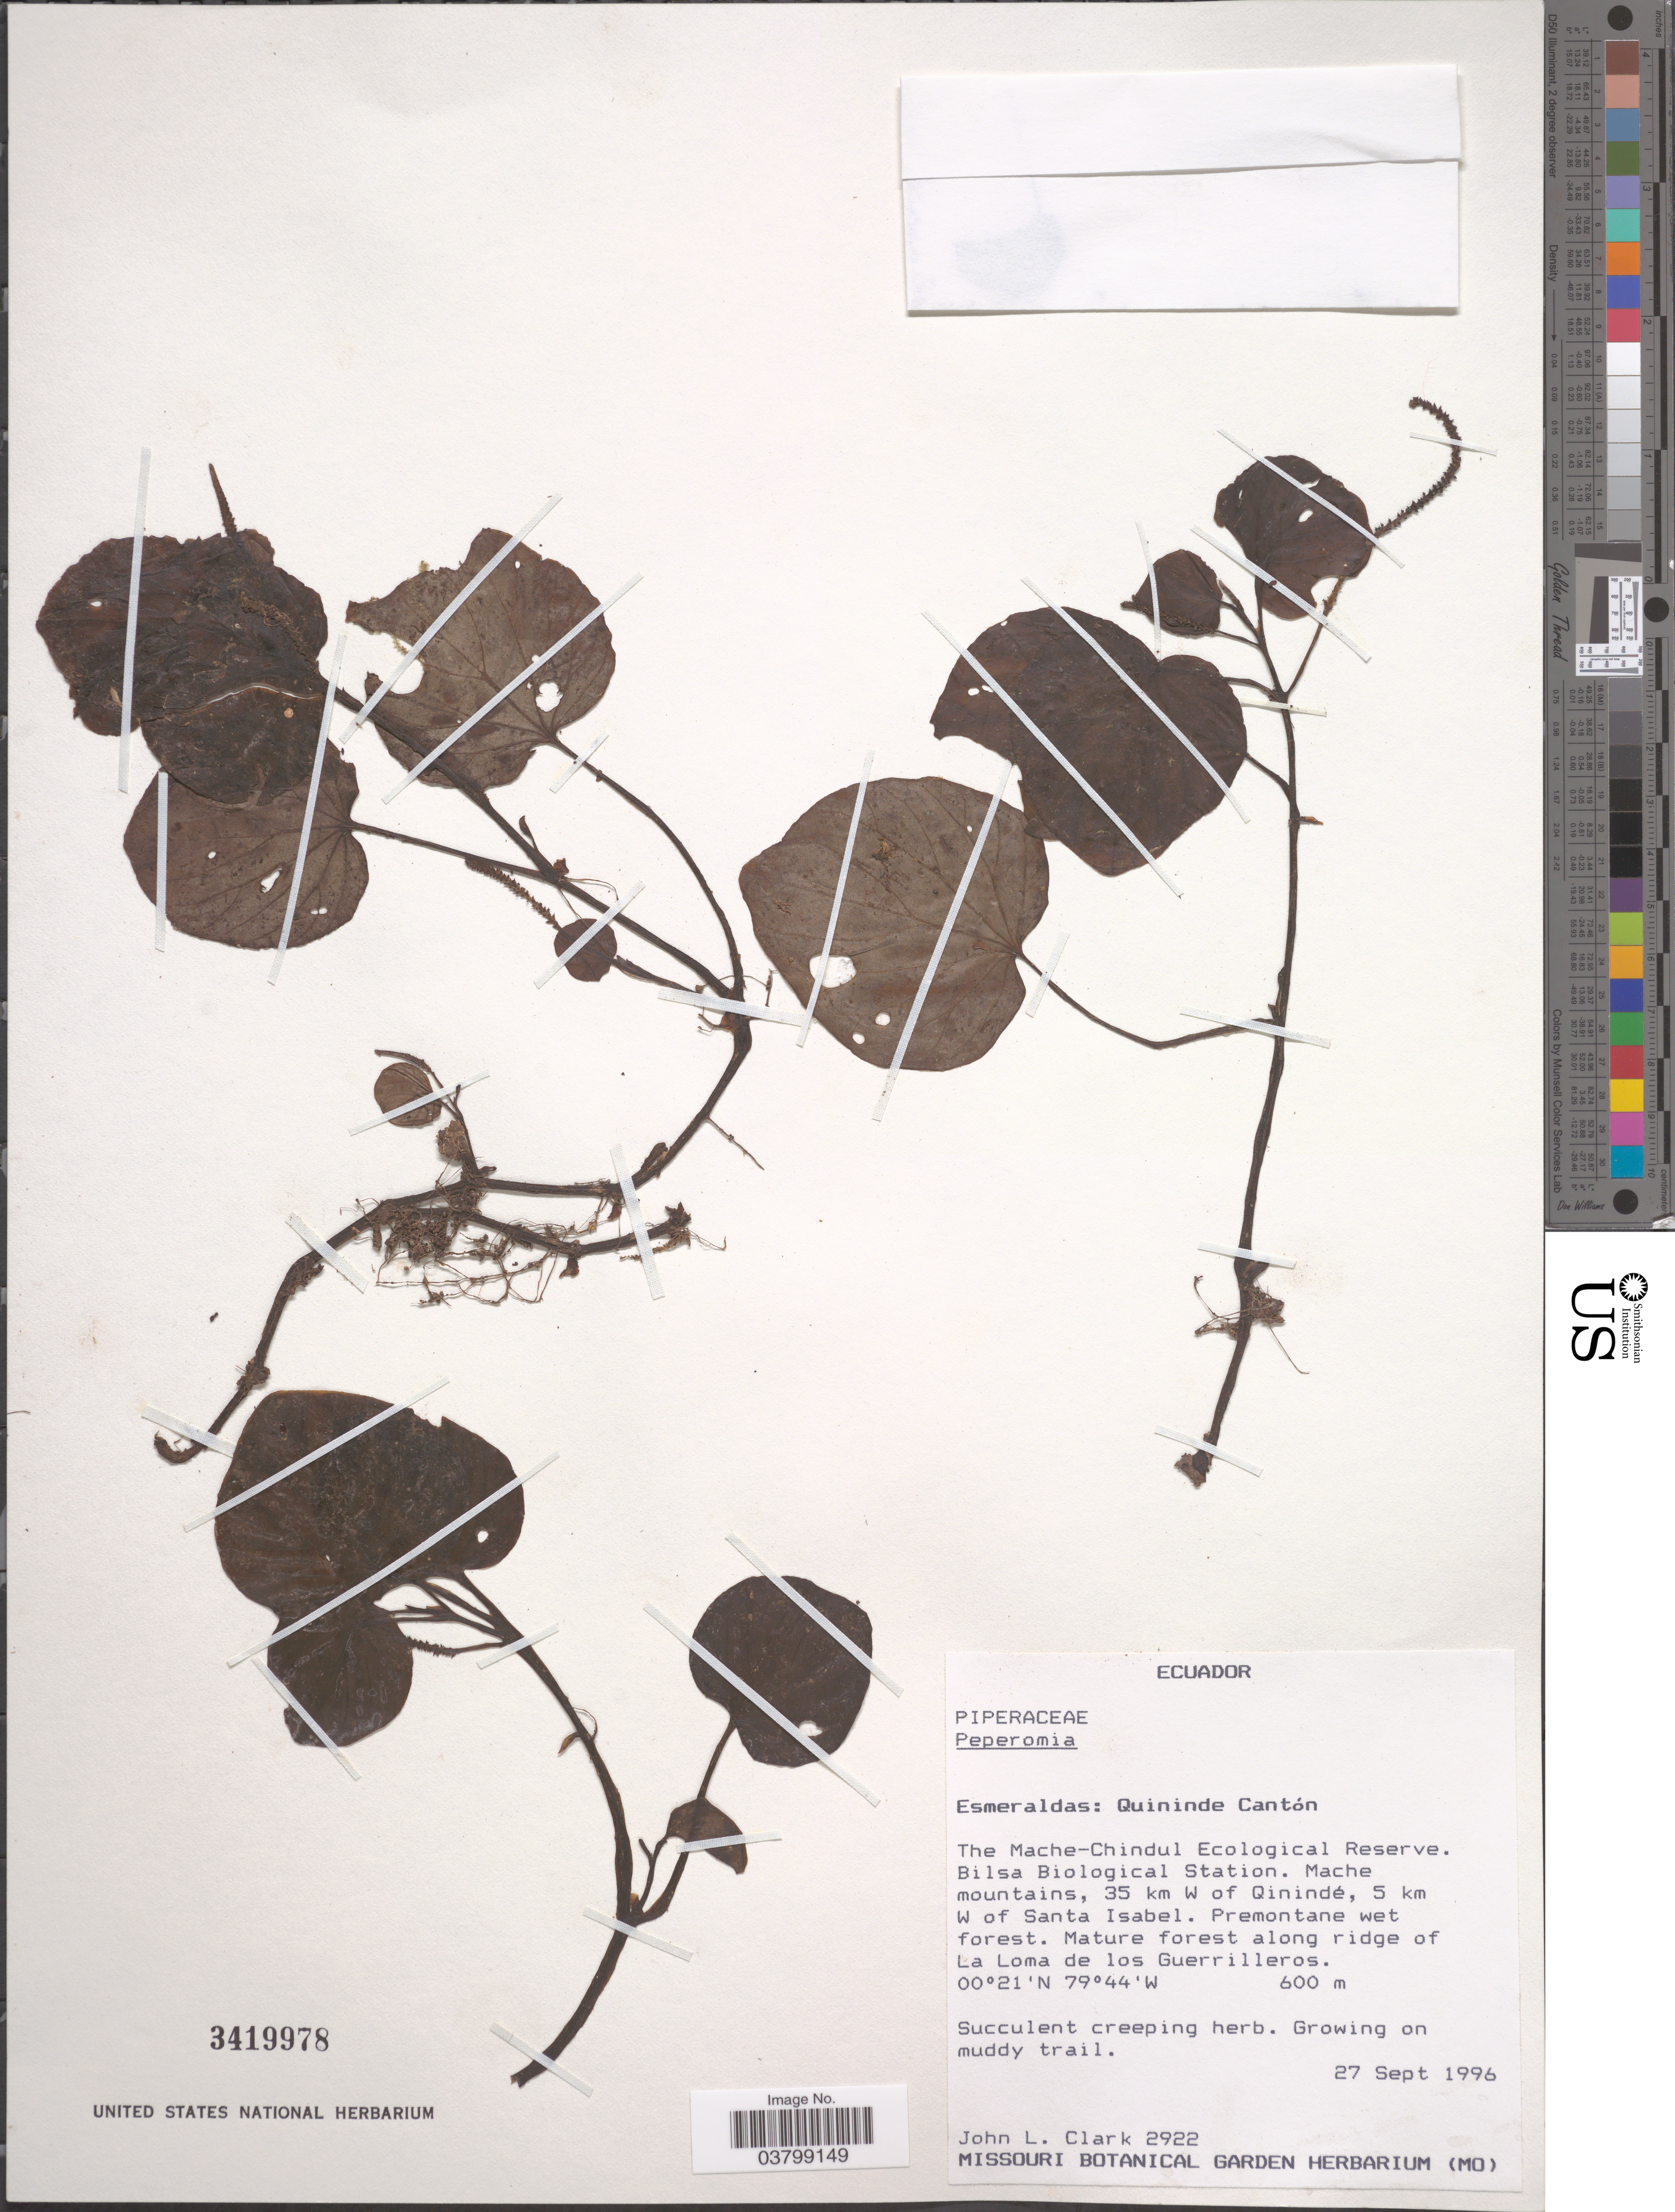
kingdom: Plantae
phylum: Tracheophyta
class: Magnoliopsida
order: Piperales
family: Piperaceae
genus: Peperomia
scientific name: Peperomia sp. nov.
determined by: Jiménez, José Estaban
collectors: J. L. Clark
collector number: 2922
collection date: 1996-09-27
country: Ecuador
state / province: Esmeraldas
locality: Quininde Cantón. The Mache-Chindul Ecological Reserve. Bilsa Biological Station. Mache mountains, 35 km W of Qinindé, 5 km W of Santa Isabel. Promontane wet forest. Mature forest along ridge of La Loma de los Guirrilleros.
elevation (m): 600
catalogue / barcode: US 3149978